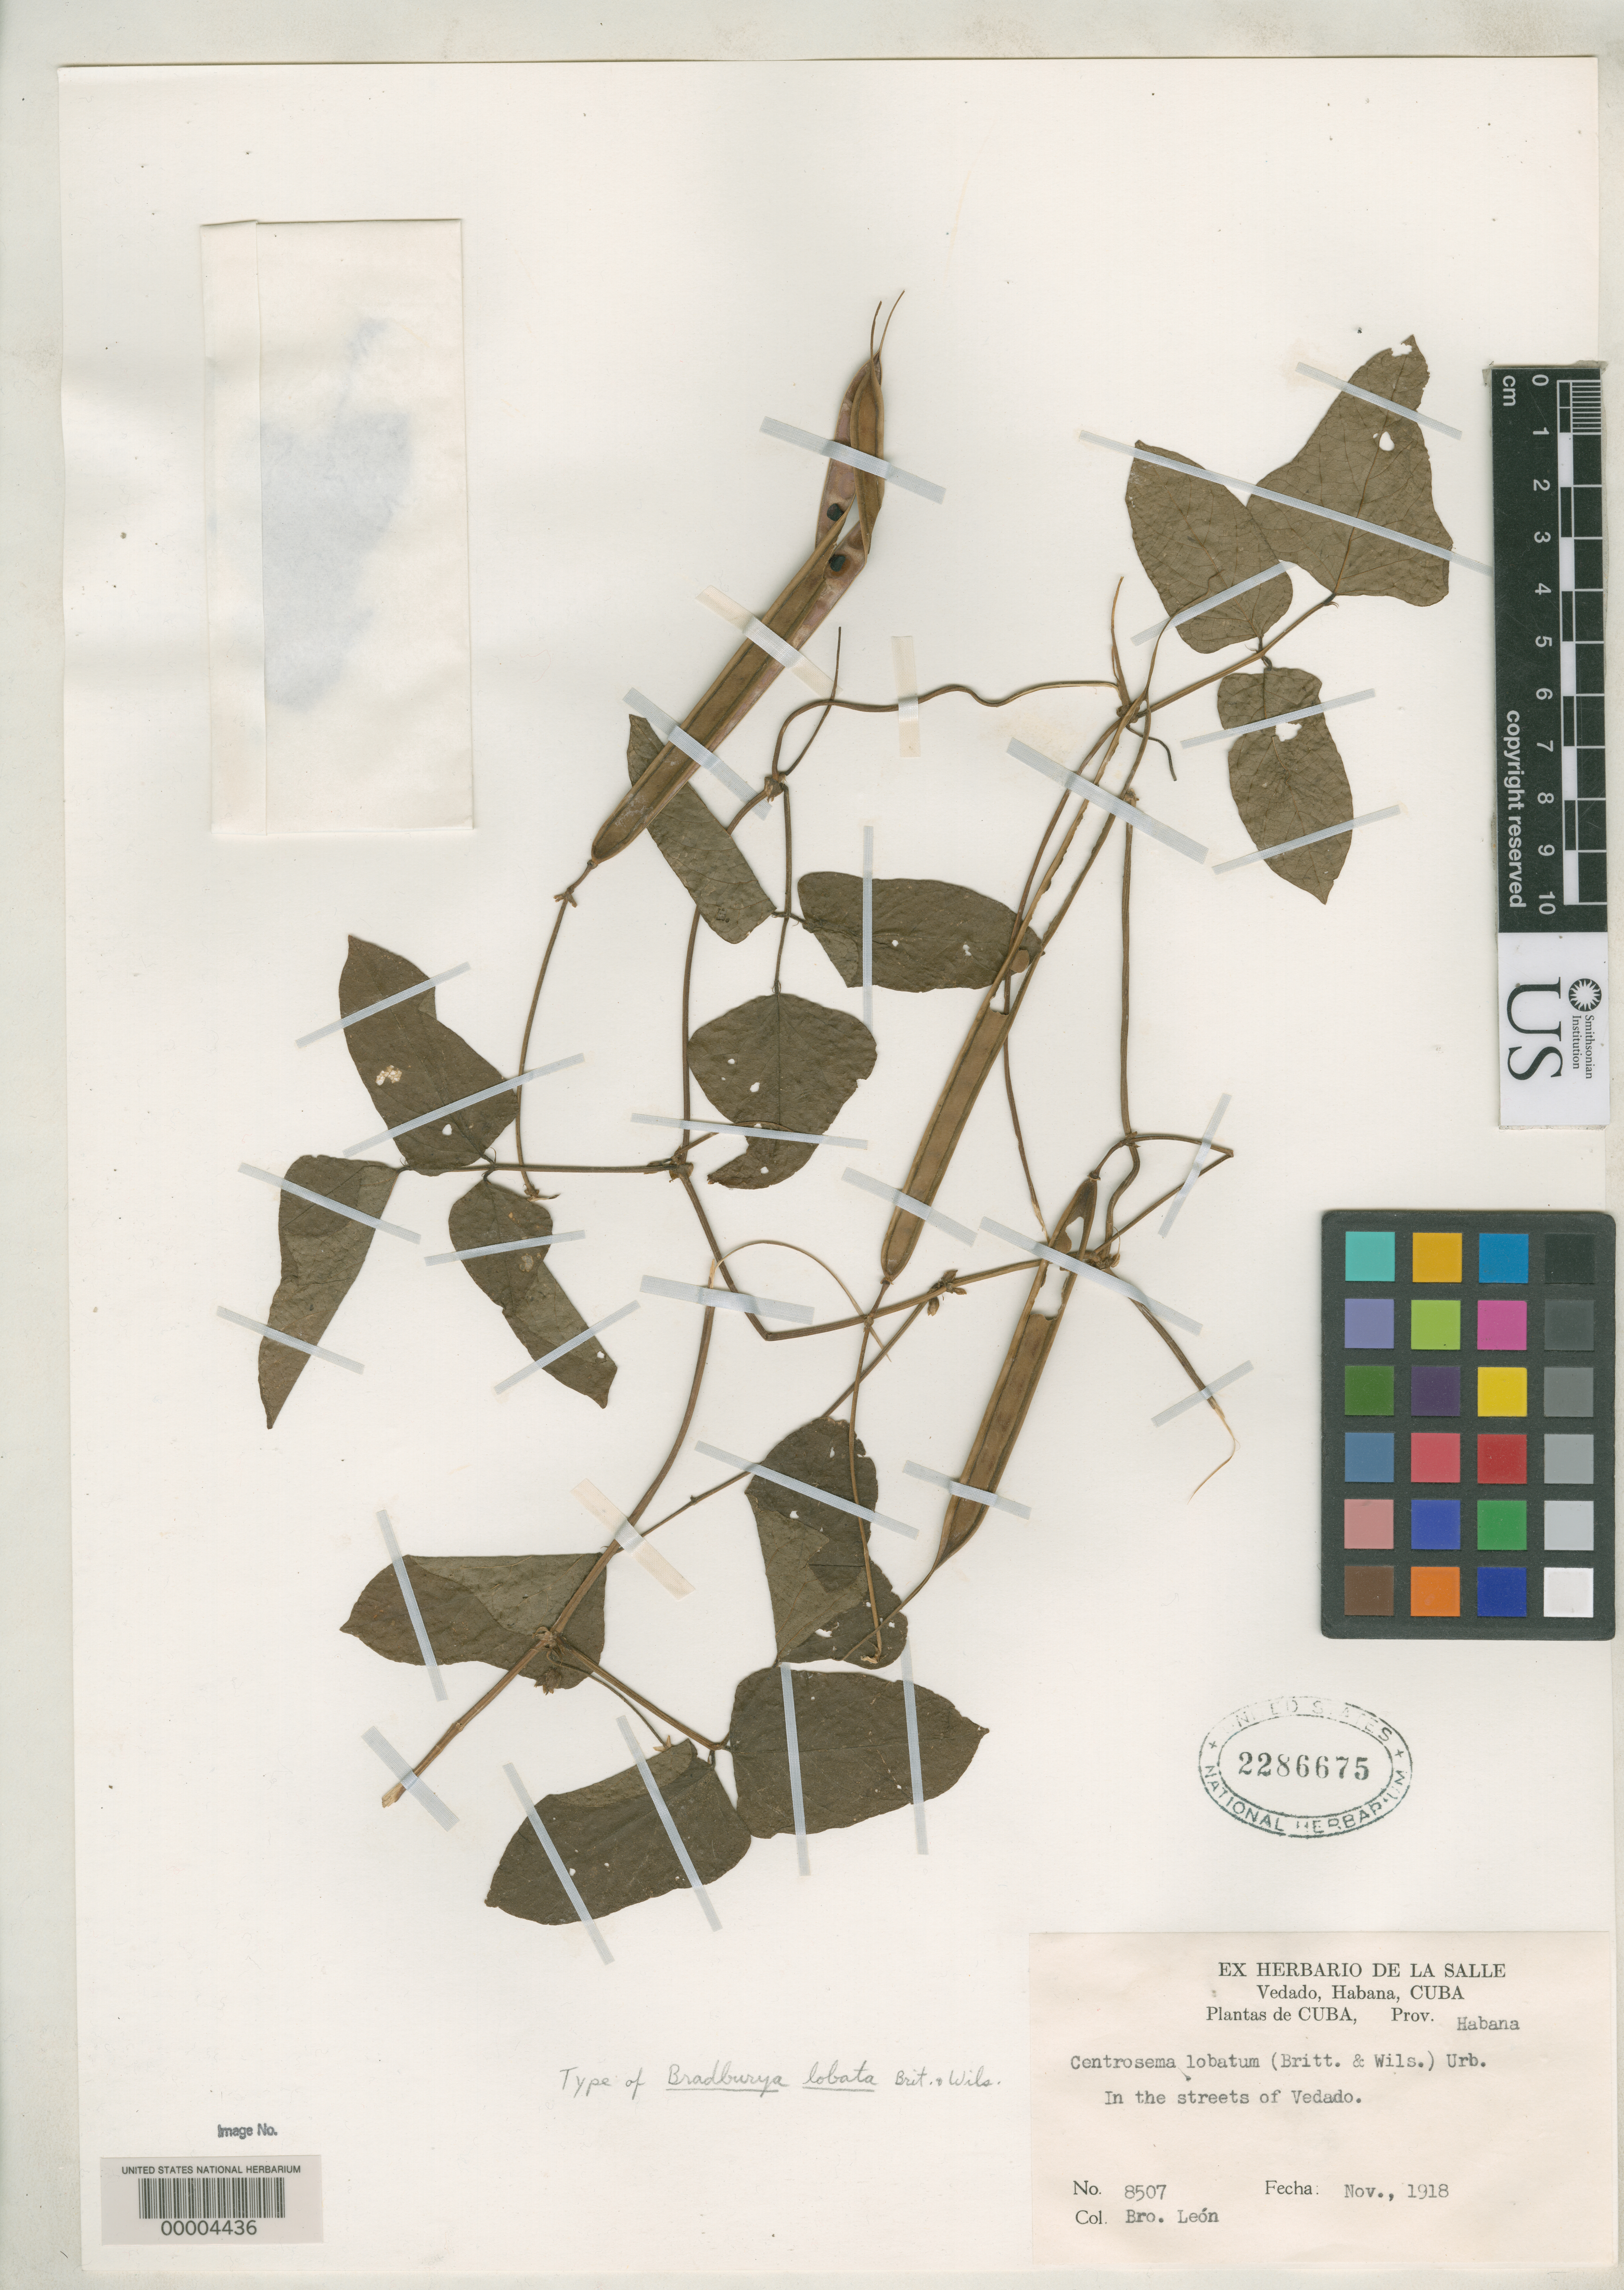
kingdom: Plantae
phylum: Tracheophyta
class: Magnoliopsida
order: Fabales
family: Fabaceae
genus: Bradburya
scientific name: Bradburya lobata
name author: Britton & P. Wilson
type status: Isotype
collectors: Bro. León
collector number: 8507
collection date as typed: Nov 1918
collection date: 1918-11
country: Cuba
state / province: La Habana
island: Greater Antilles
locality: Vedado, Havana.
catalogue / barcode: US 2286675